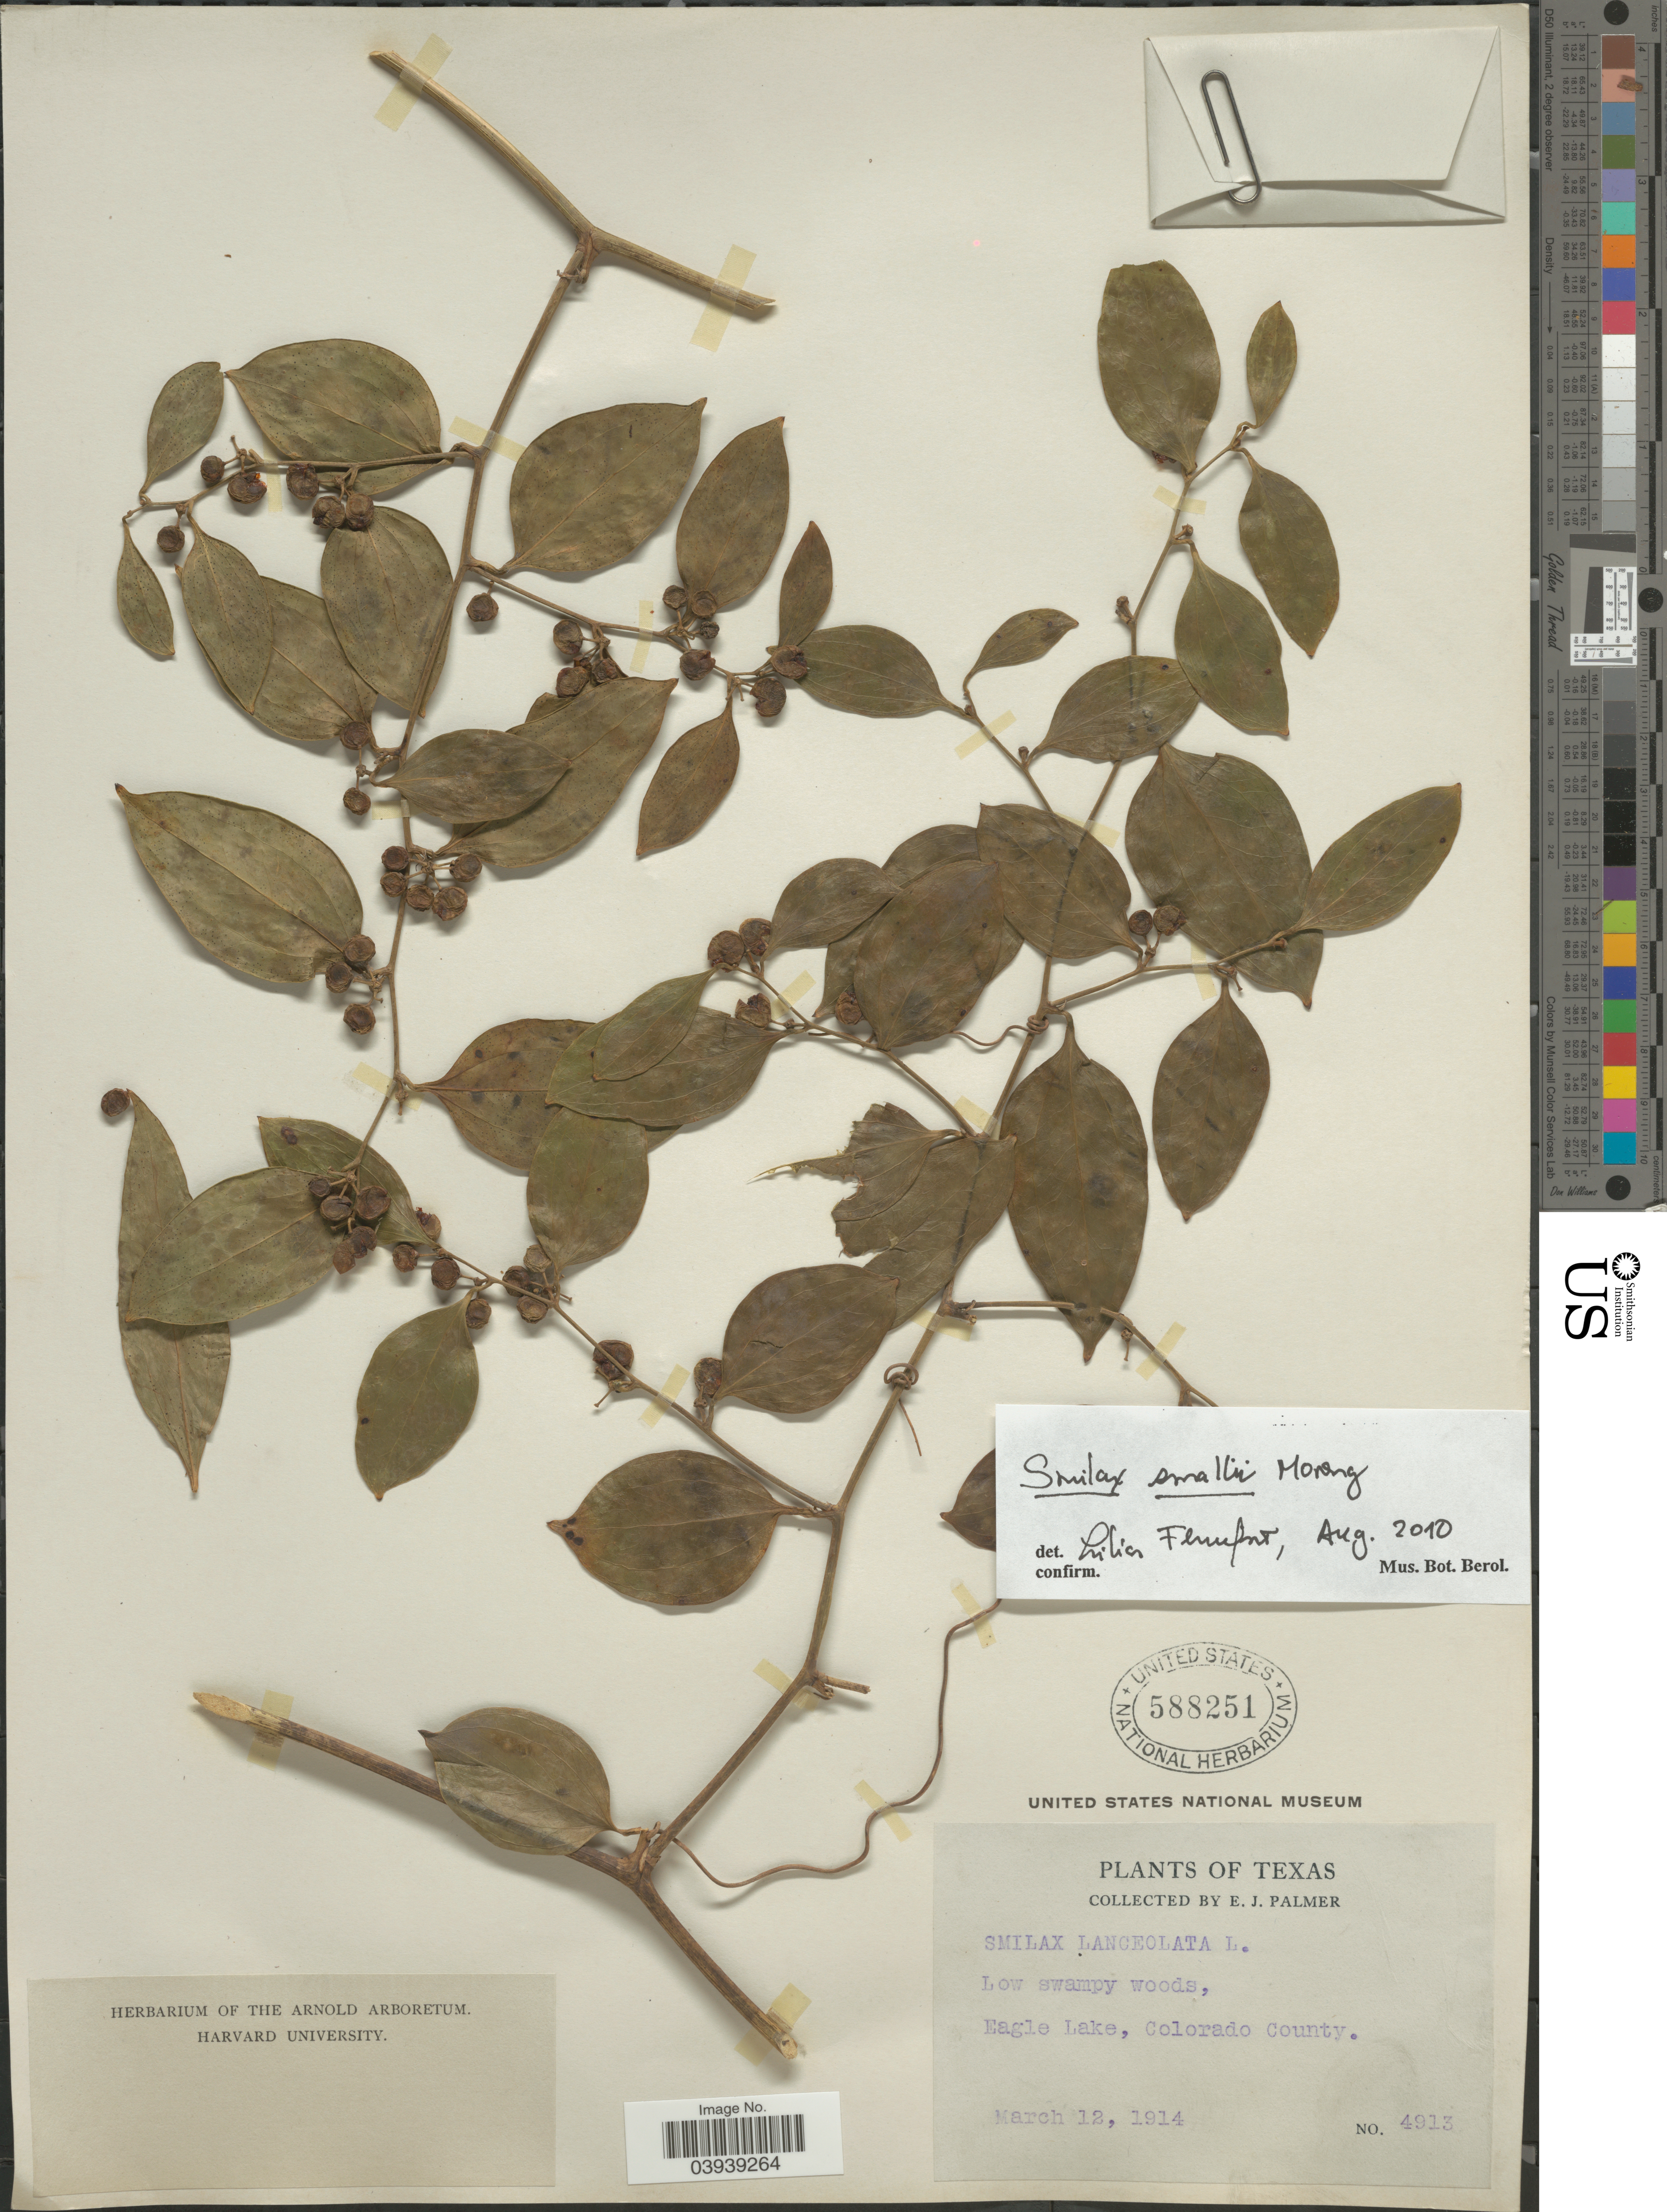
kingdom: Plantae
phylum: Tracheophyta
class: Liliopsida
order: Liliales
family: Smilacaceae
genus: Smilax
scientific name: Smilax smallii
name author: Morong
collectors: E. J. Palmer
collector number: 4913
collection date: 1914-03-12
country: United States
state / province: Texas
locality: Eagle Lake, Colorado County.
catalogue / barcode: US 588251